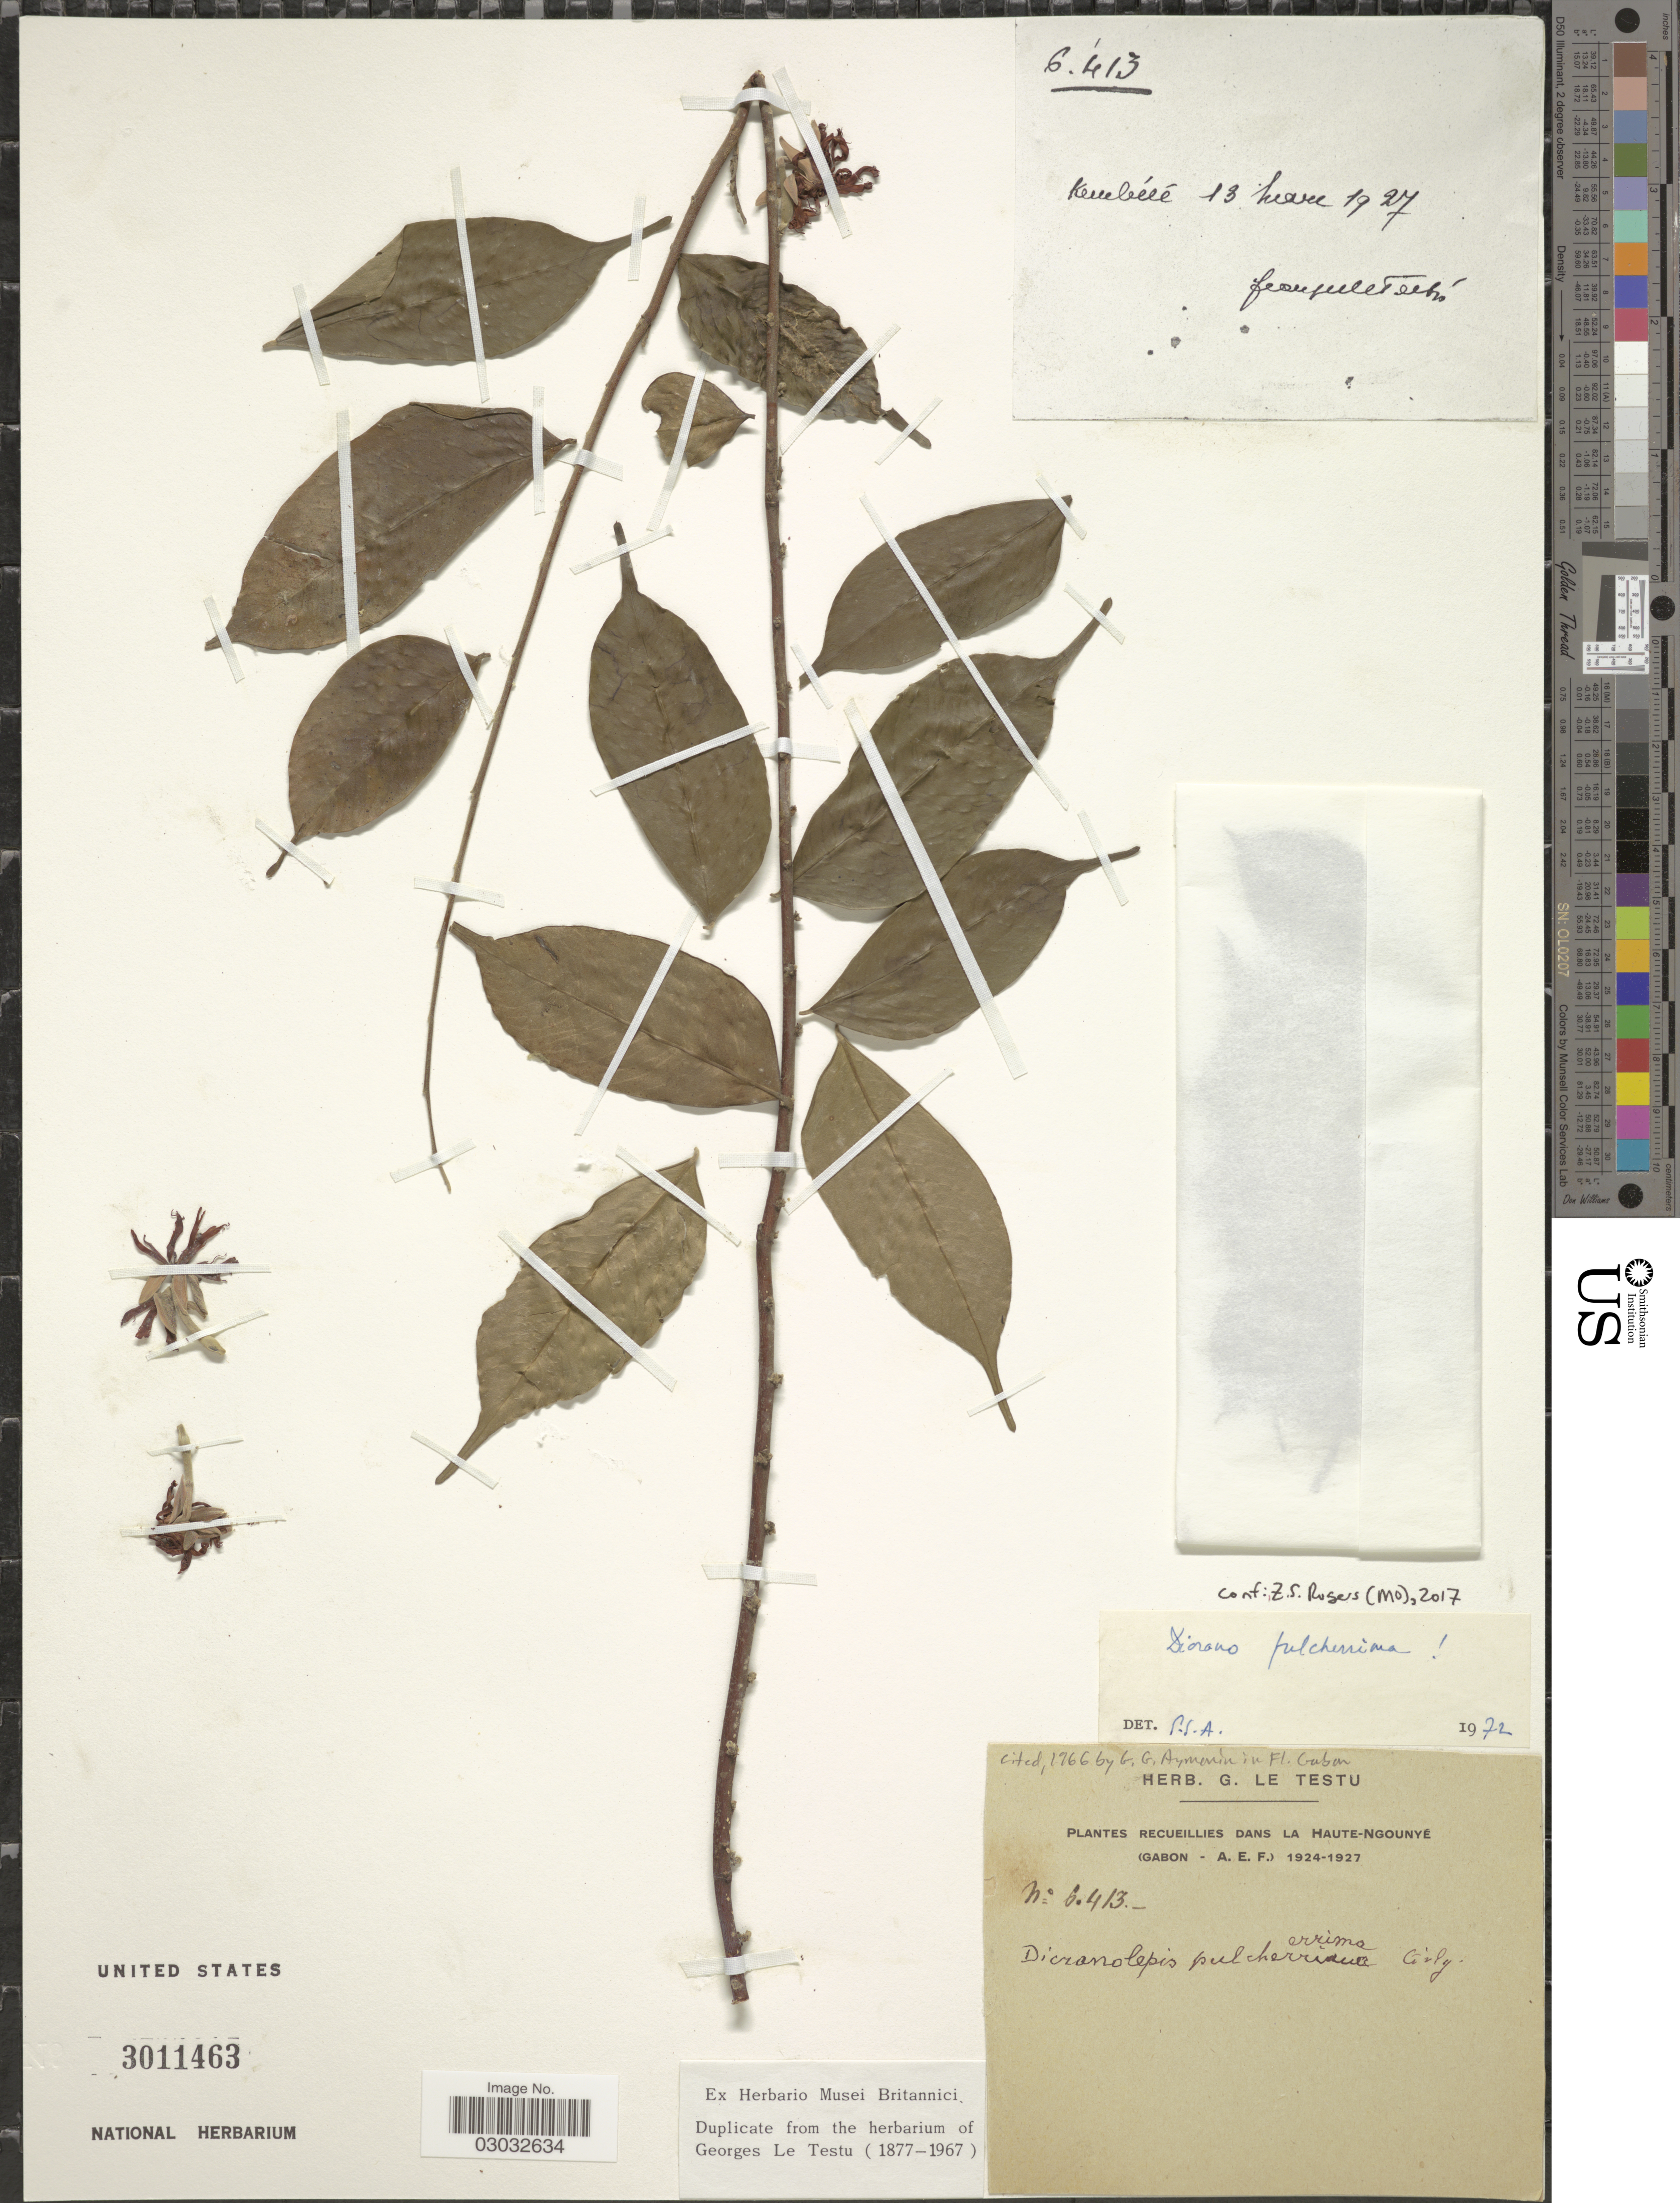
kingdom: Plantae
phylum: Tracheophyta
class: Magnoliopsida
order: Malvales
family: Thymelaeaceae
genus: Dicranolepis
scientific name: Dicranolepis pulcherrima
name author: Gilg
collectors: G. Le Testu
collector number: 6413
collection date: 1927-03-13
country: Gabon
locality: Dans la Haute-Ngounyé (Gabon - A.E.F.). Kembélé.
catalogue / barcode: US 3011463